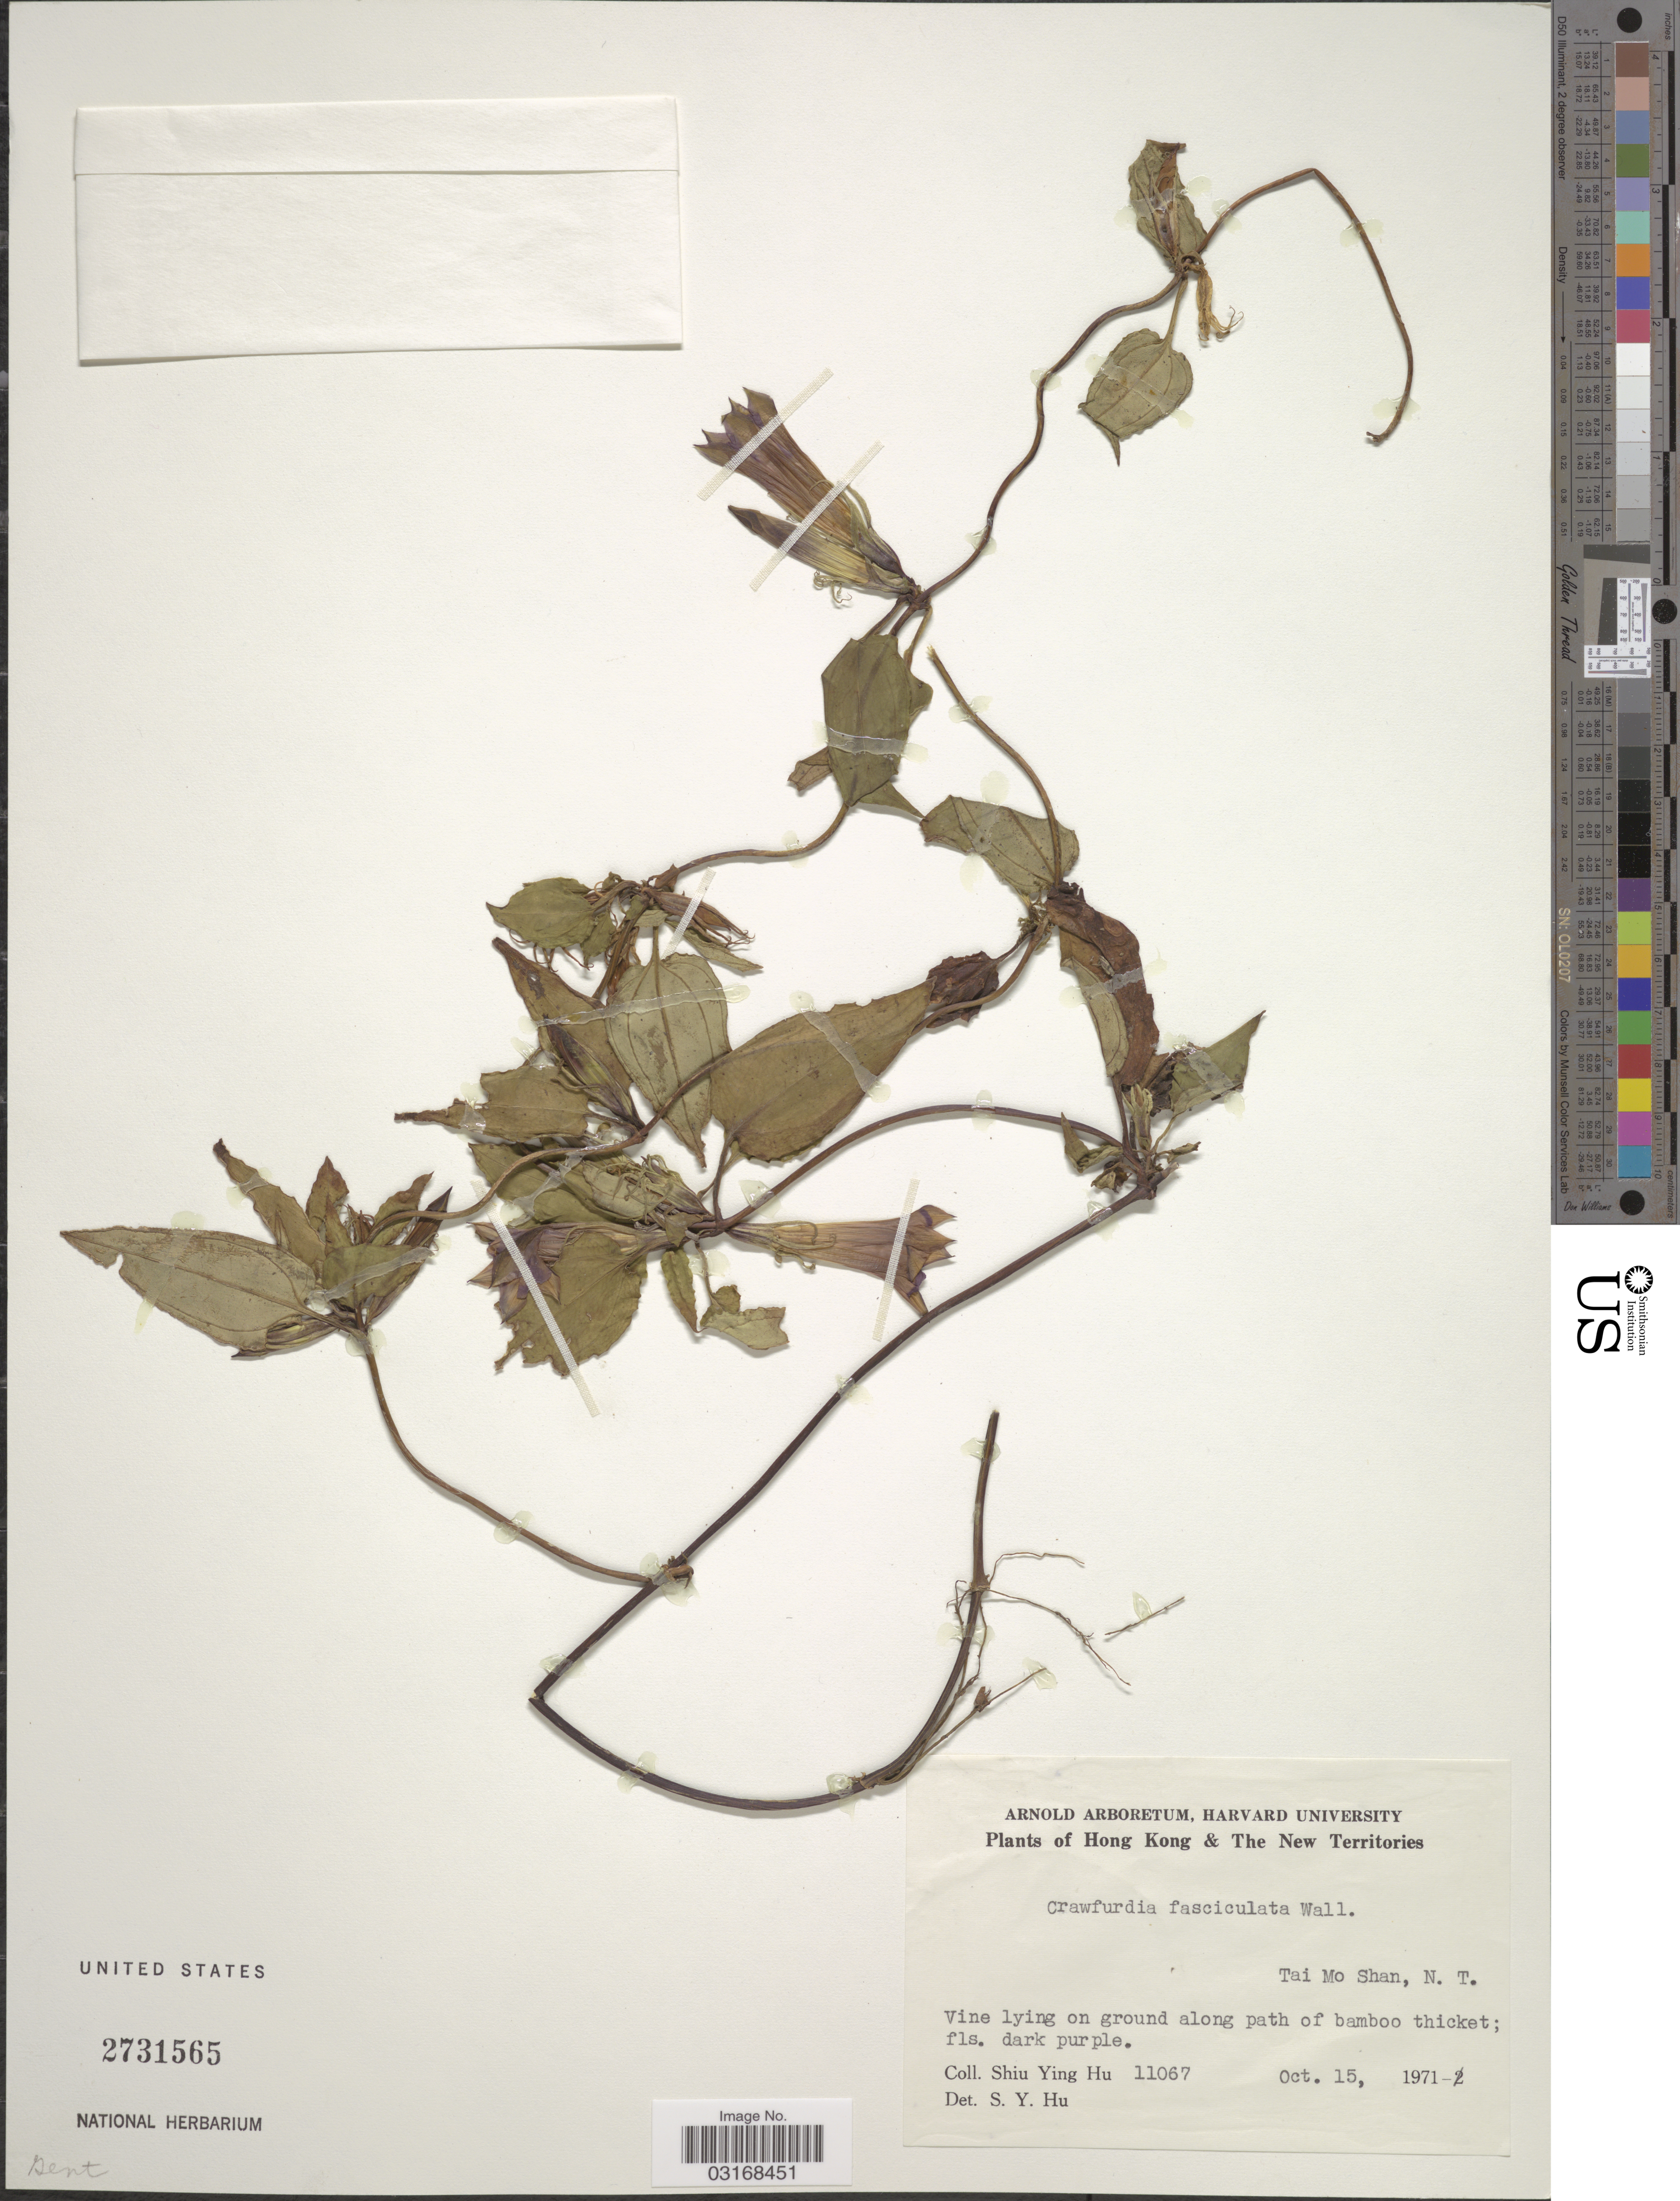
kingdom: Plantae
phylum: Tracheophyta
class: Magnoliopsida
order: Gentianales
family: Gentianaceae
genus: Crawfurdia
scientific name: Crawfurdia fasciculata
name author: Wall.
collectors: S. Y. Hu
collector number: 11067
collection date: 1971-10-15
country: China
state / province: Hong Kong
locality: The New Territories. Tai Mo Shan, N. T.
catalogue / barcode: US 2731565